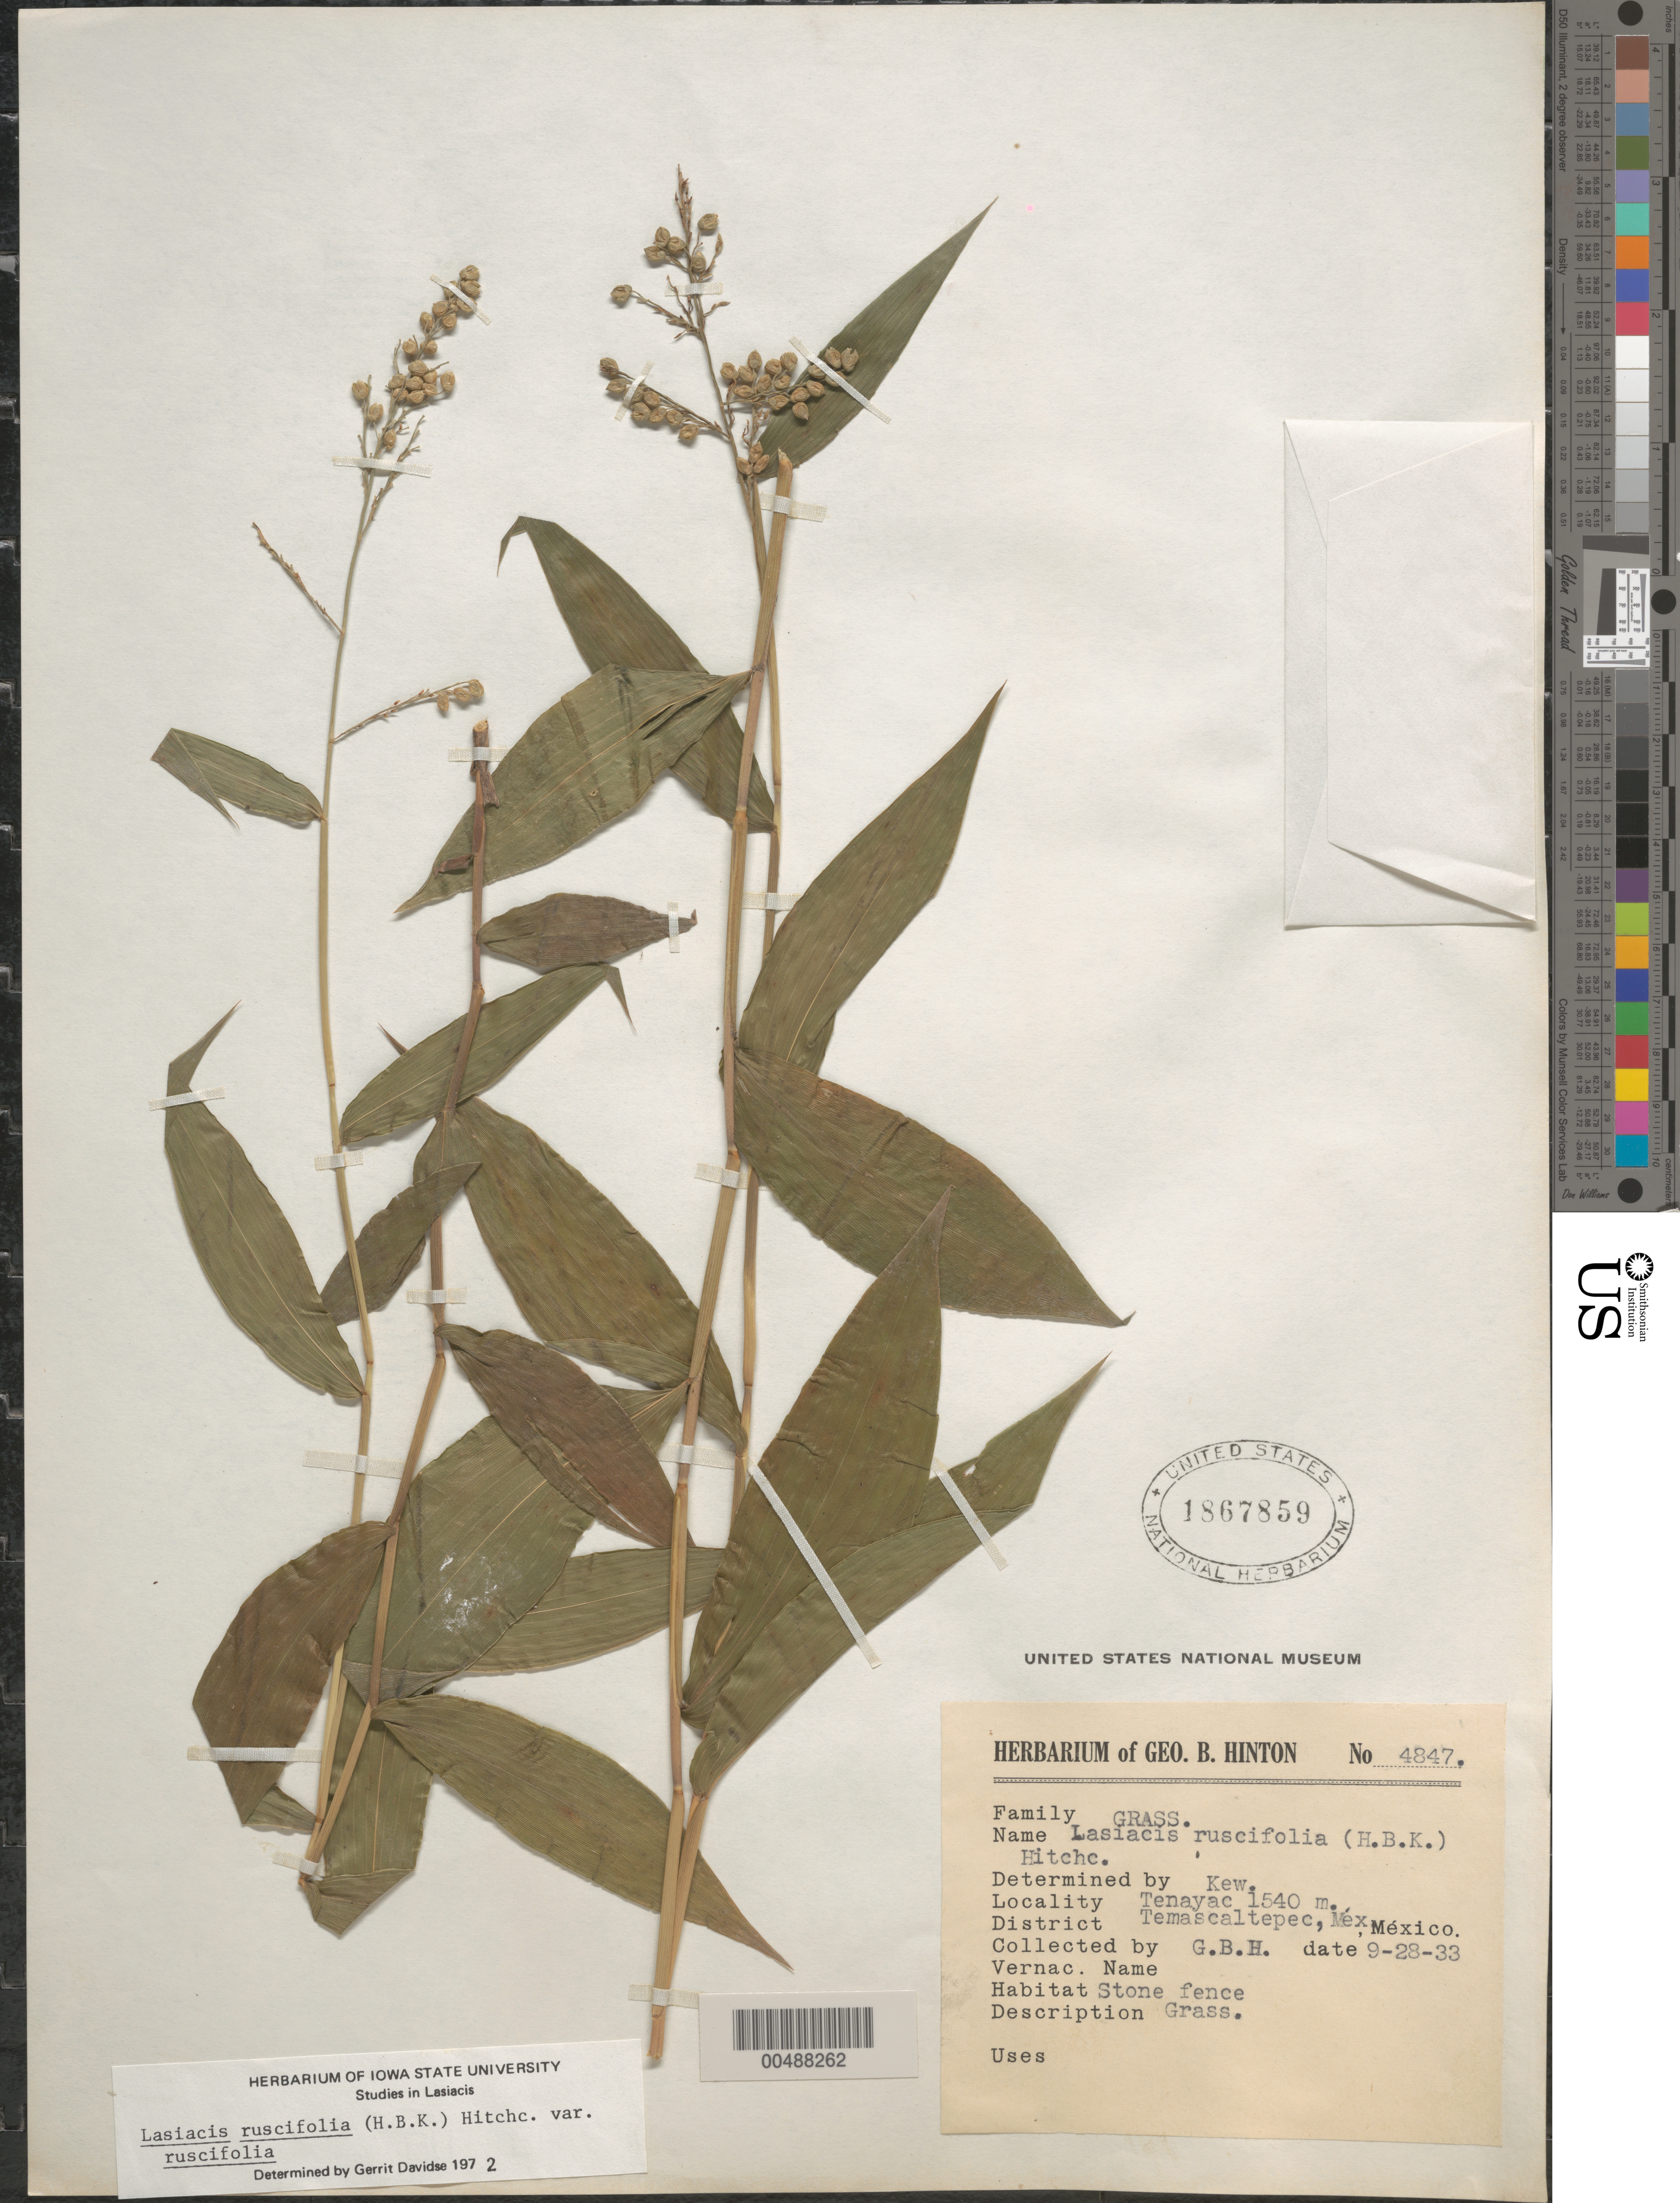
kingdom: Plantae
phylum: Tracheophyta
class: Liliopsida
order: Poales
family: Poaceae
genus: Lasiacis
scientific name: Lasiacis ruscifolia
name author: (Kunth) Hitchc.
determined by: Davidse, Gerrit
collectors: G. B. Hinton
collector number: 4847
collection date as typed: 28 Sep 1933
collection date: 1933-09-28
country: Mexico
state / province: México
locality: Tenayac, Dist: Temascaltepec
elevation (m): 1540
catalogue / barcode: US 1867859